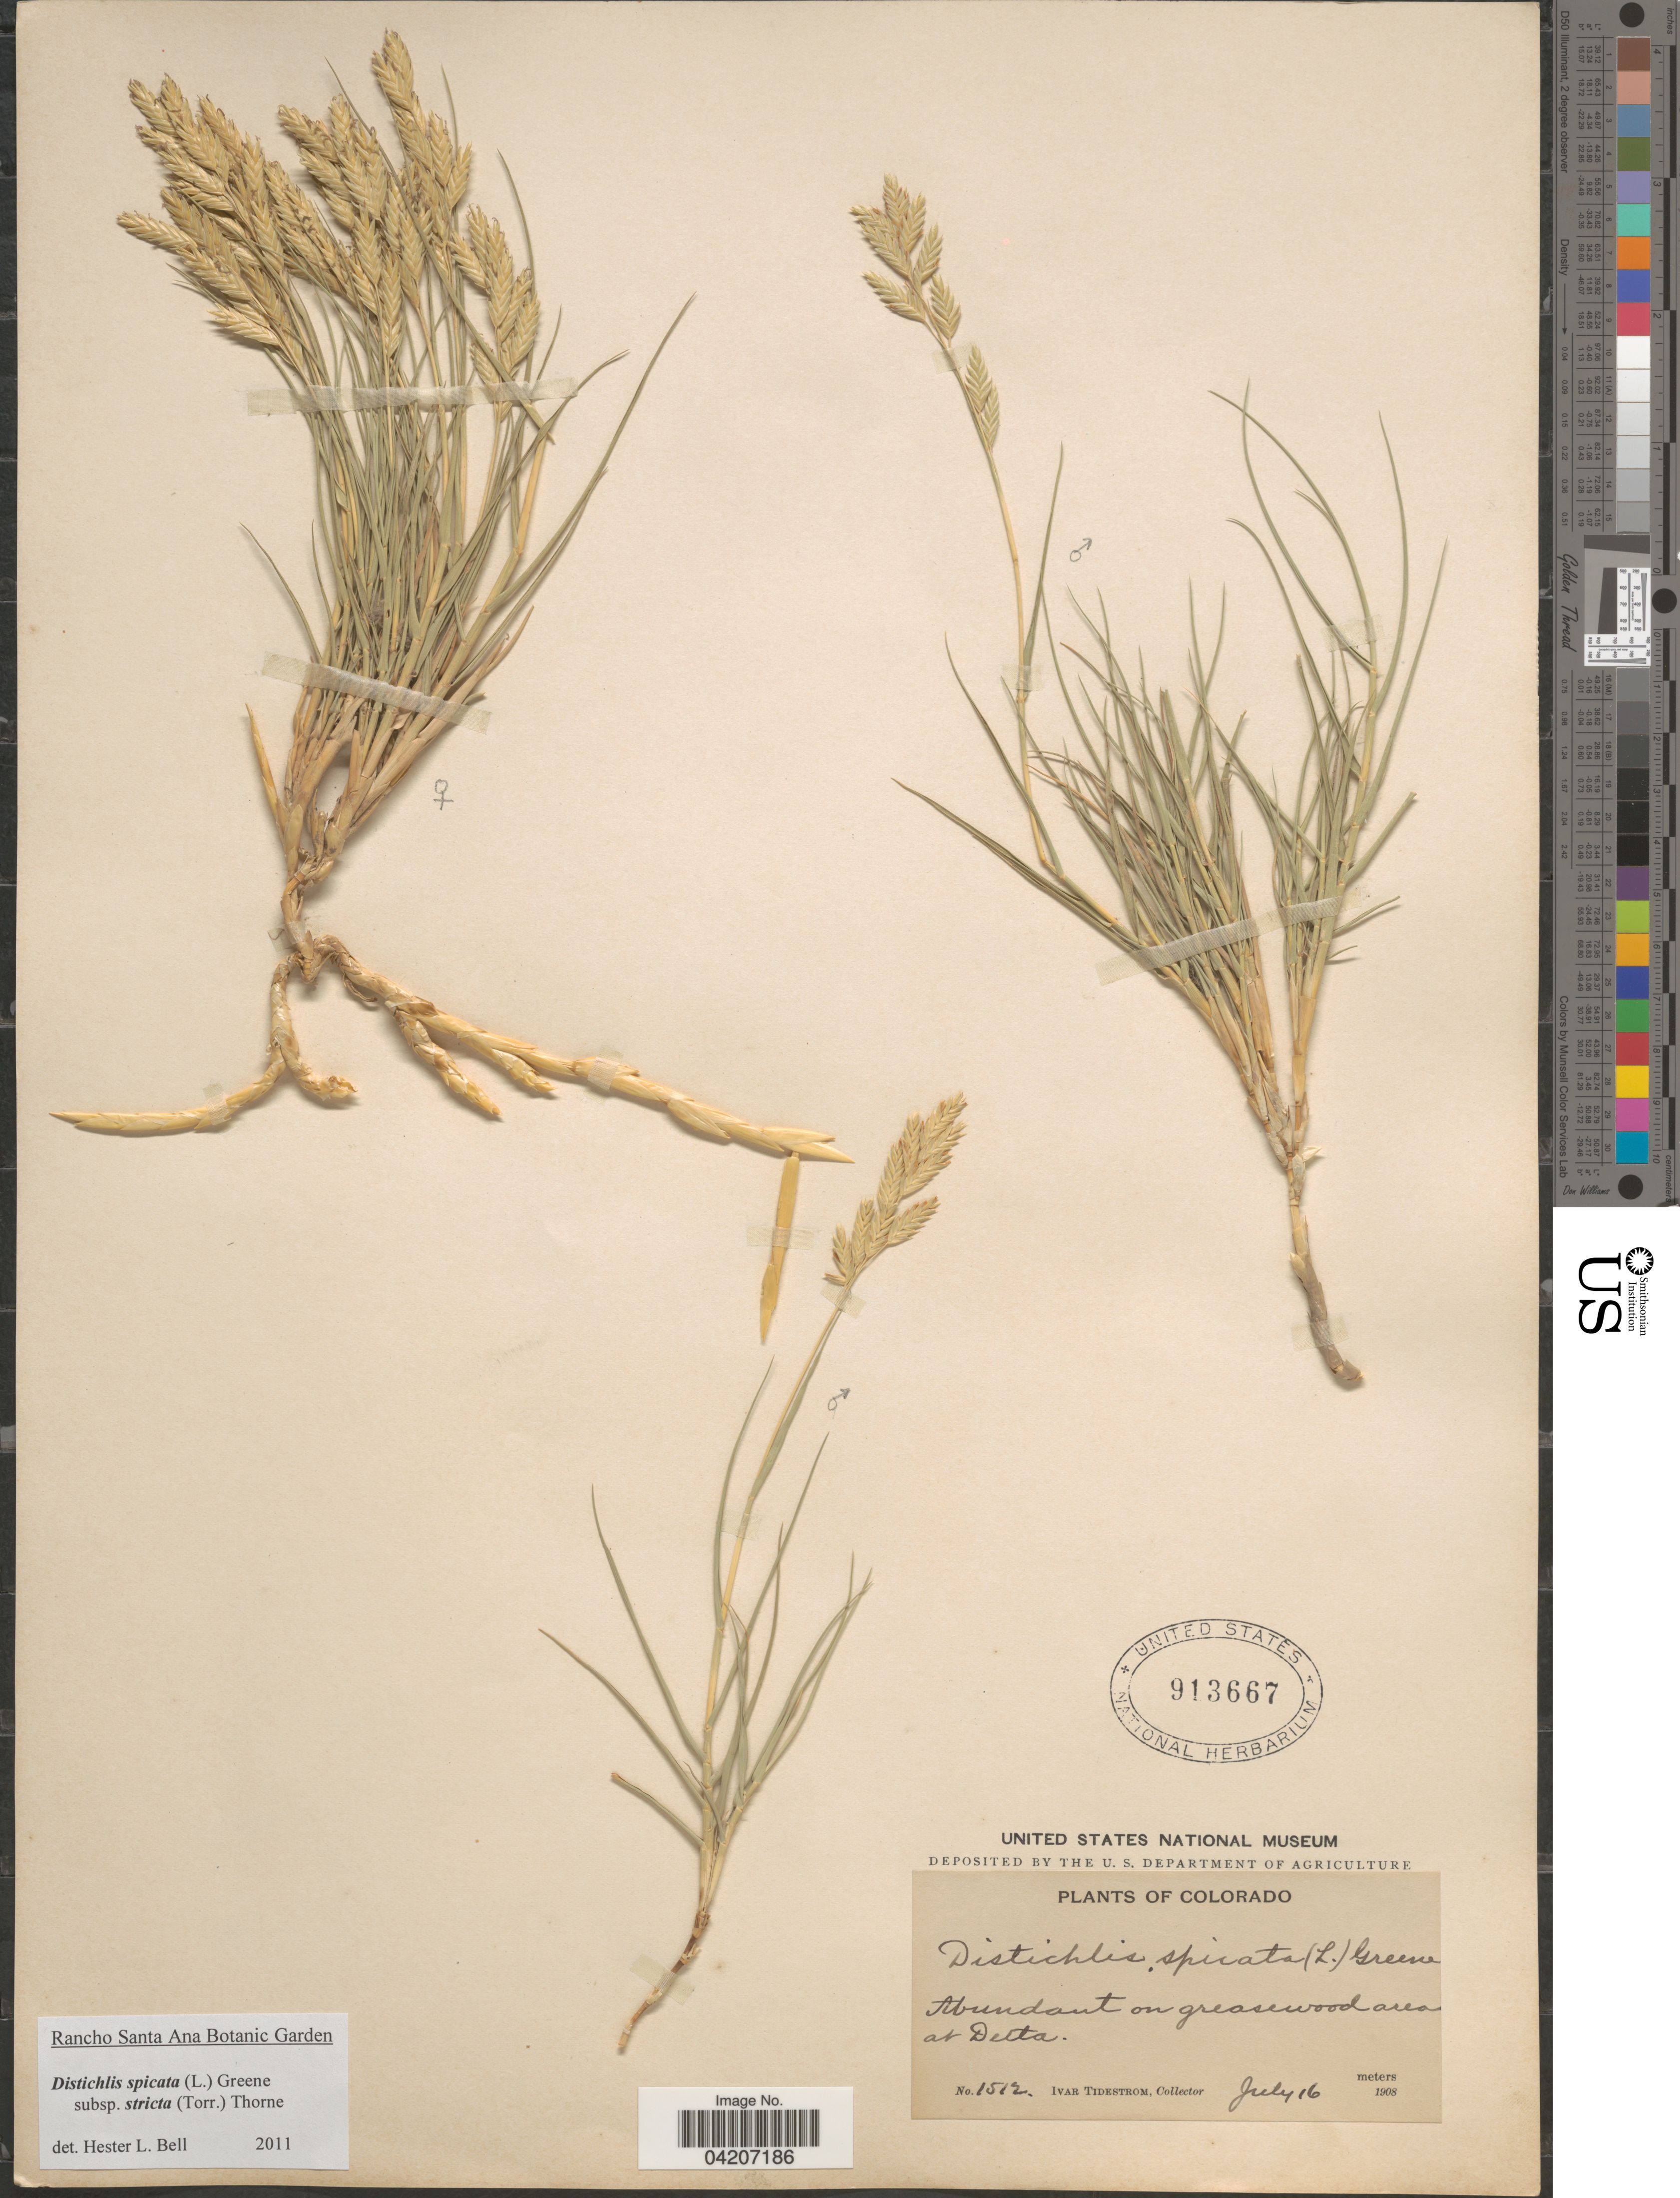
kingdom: Plantae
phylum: Tracheophyta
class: Liliopsida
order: Poales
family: Poaceae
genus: Distichlis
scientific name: Distichlis spicata subsp. stricta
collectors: I. F. Tidestrom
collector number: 1512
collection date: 1908-07-16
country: United States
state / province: Colorado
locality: Abundant on greasewood area at Delta.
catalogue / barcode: US 913667